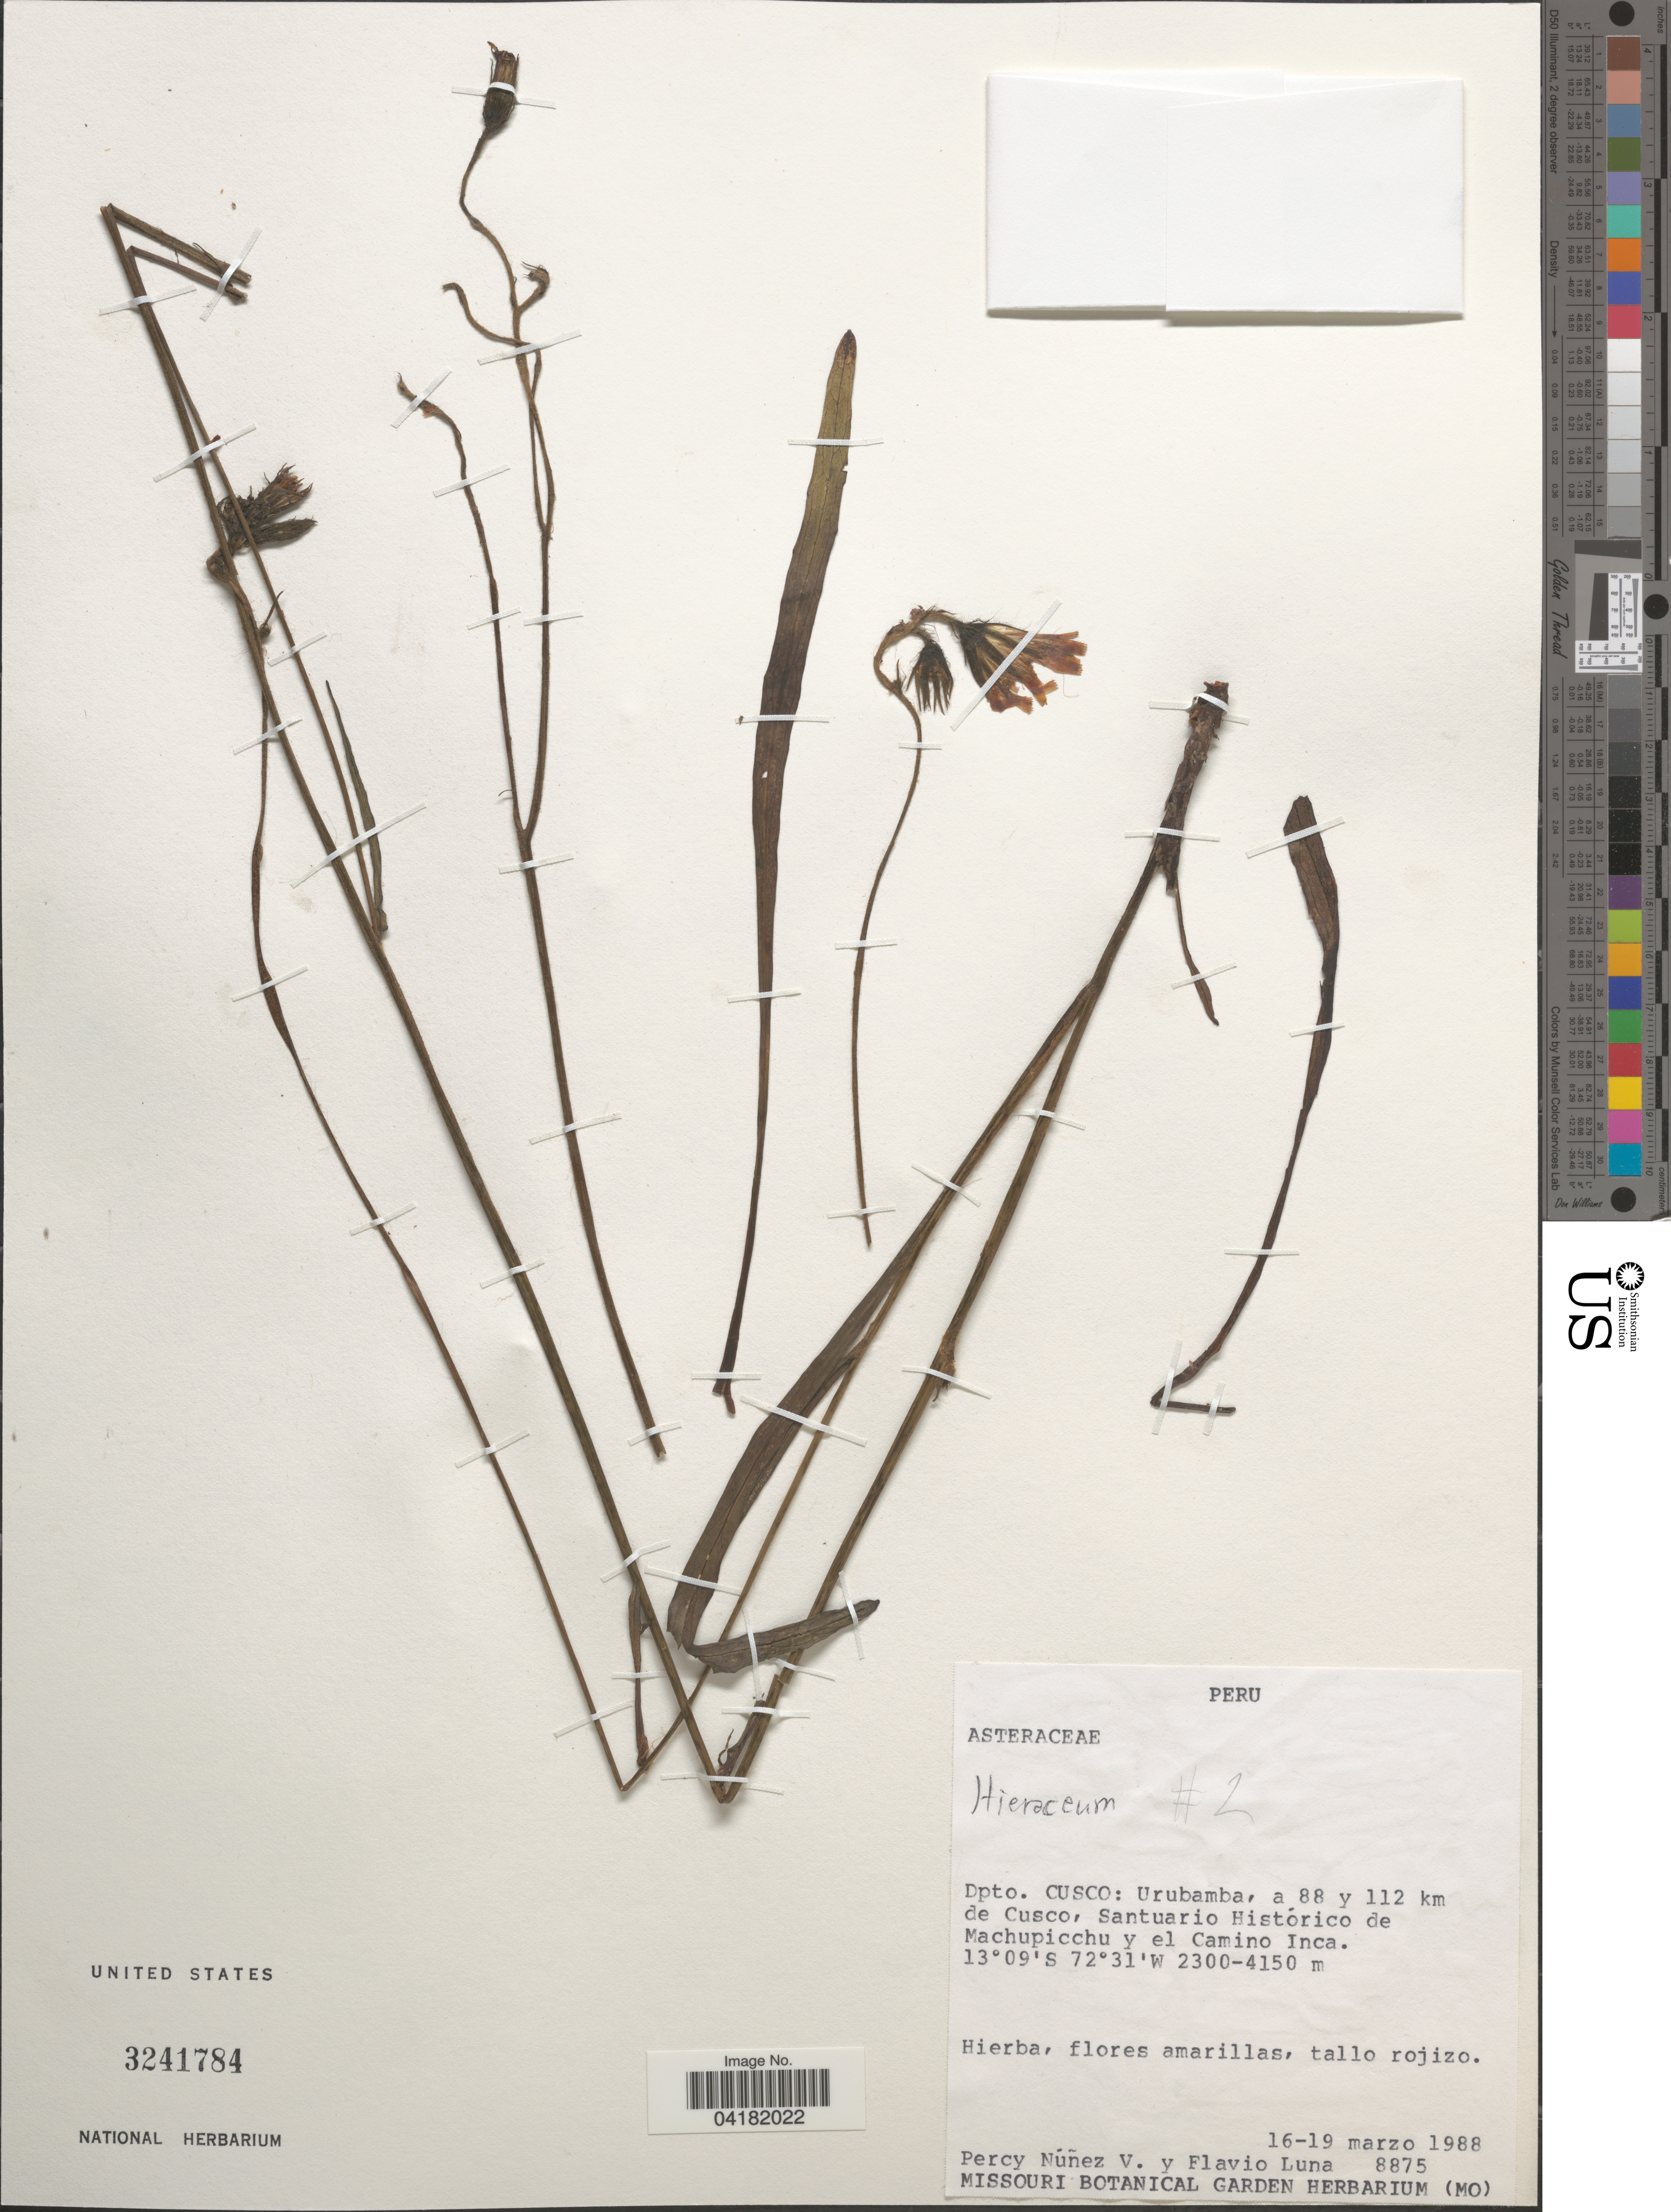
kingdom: Plantae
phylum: Tracheophyta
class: Magnoliopsida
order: Asterales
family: Asteraceae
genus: Hieracium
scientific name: Hieracium repandulare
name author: Druce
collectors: P. Nuñez V. & F. E. Luna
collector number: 8875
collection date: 1988-03-16/1988-03-19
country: Peru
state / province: Cusco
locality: Dpto. Cusco: Urubamba, a 88 y 112 km de Cusco, Santuario Histórico de Machupicchu y el Camino Inca.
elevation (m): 2300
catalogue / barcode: US 3241784